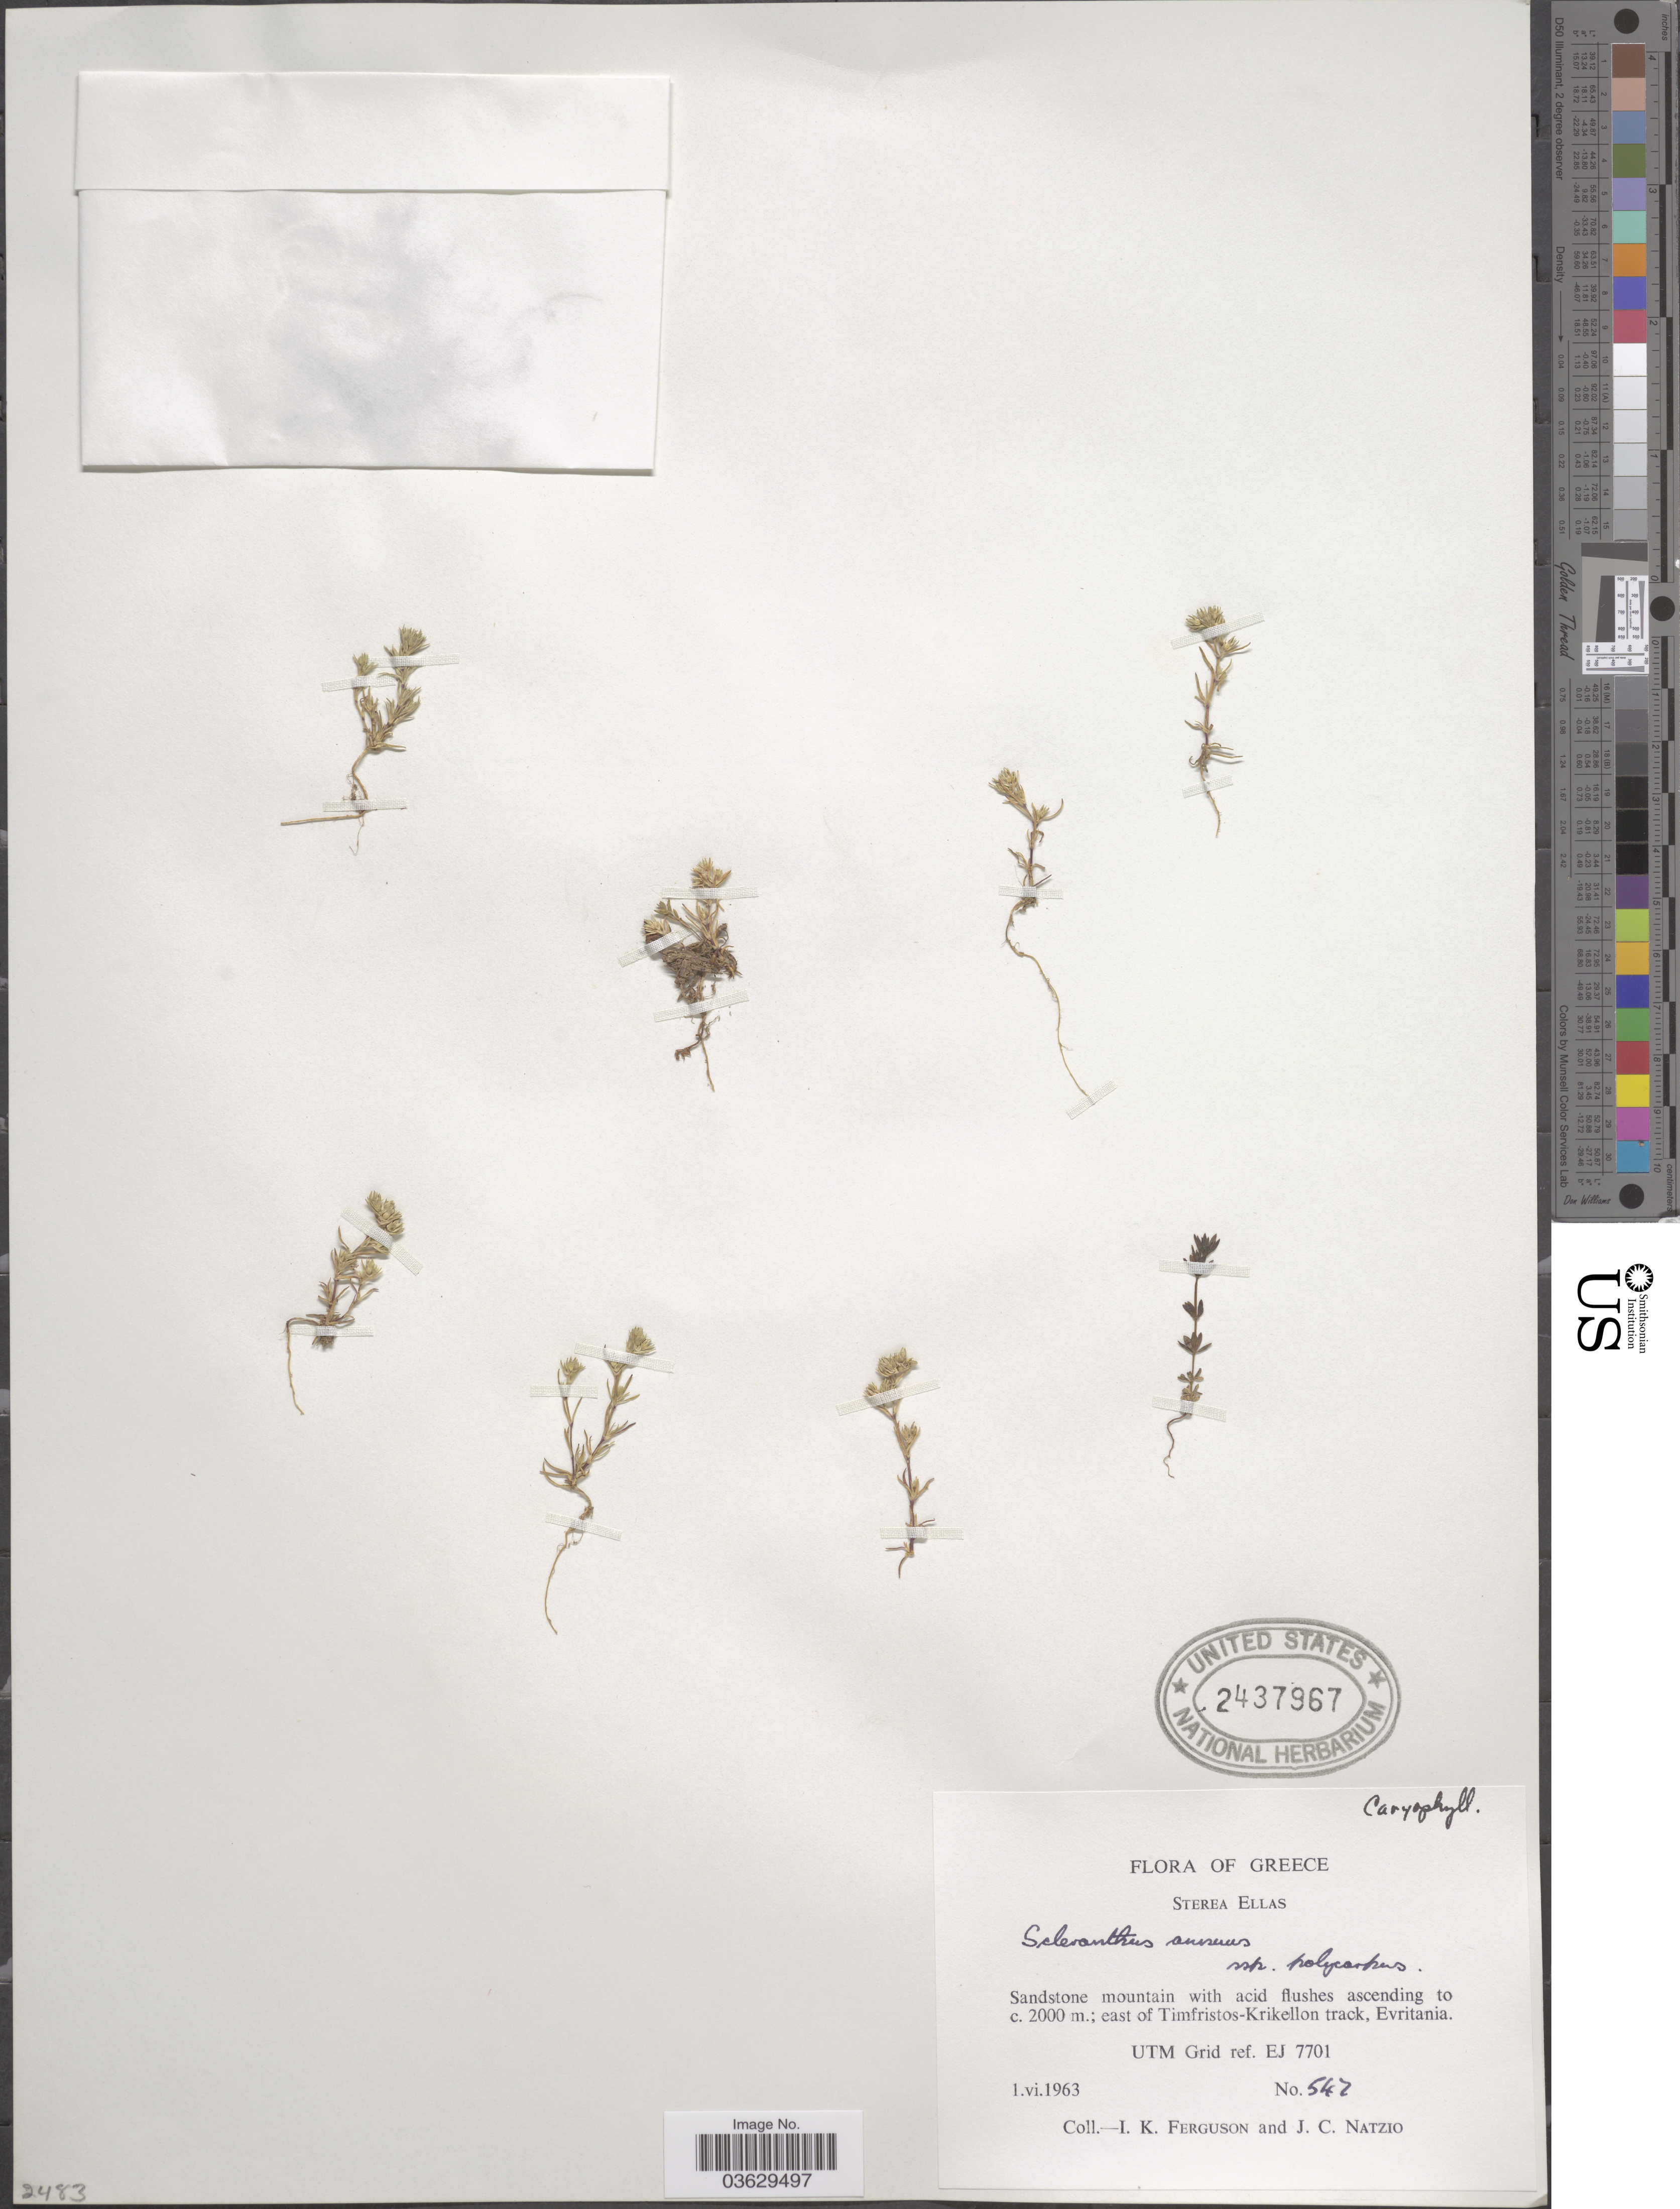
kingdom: Plantae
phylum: Tracheophyta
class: Magnoliopsida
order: Caryophyllales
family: Caryophyllaceae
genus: Scleranthus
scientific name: Scleranthus annuus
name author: L.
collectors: I. K. Ferguson & J. Natzio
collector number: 547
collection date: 1963-06-01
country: Greece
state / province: Central Greece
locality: Sterea Ellas. Sandstone mountain; east of Timfristos-Krikellon track, Evritania. UTM Grid ref. EJ 7701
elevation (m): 2000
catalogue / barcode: US 2437967